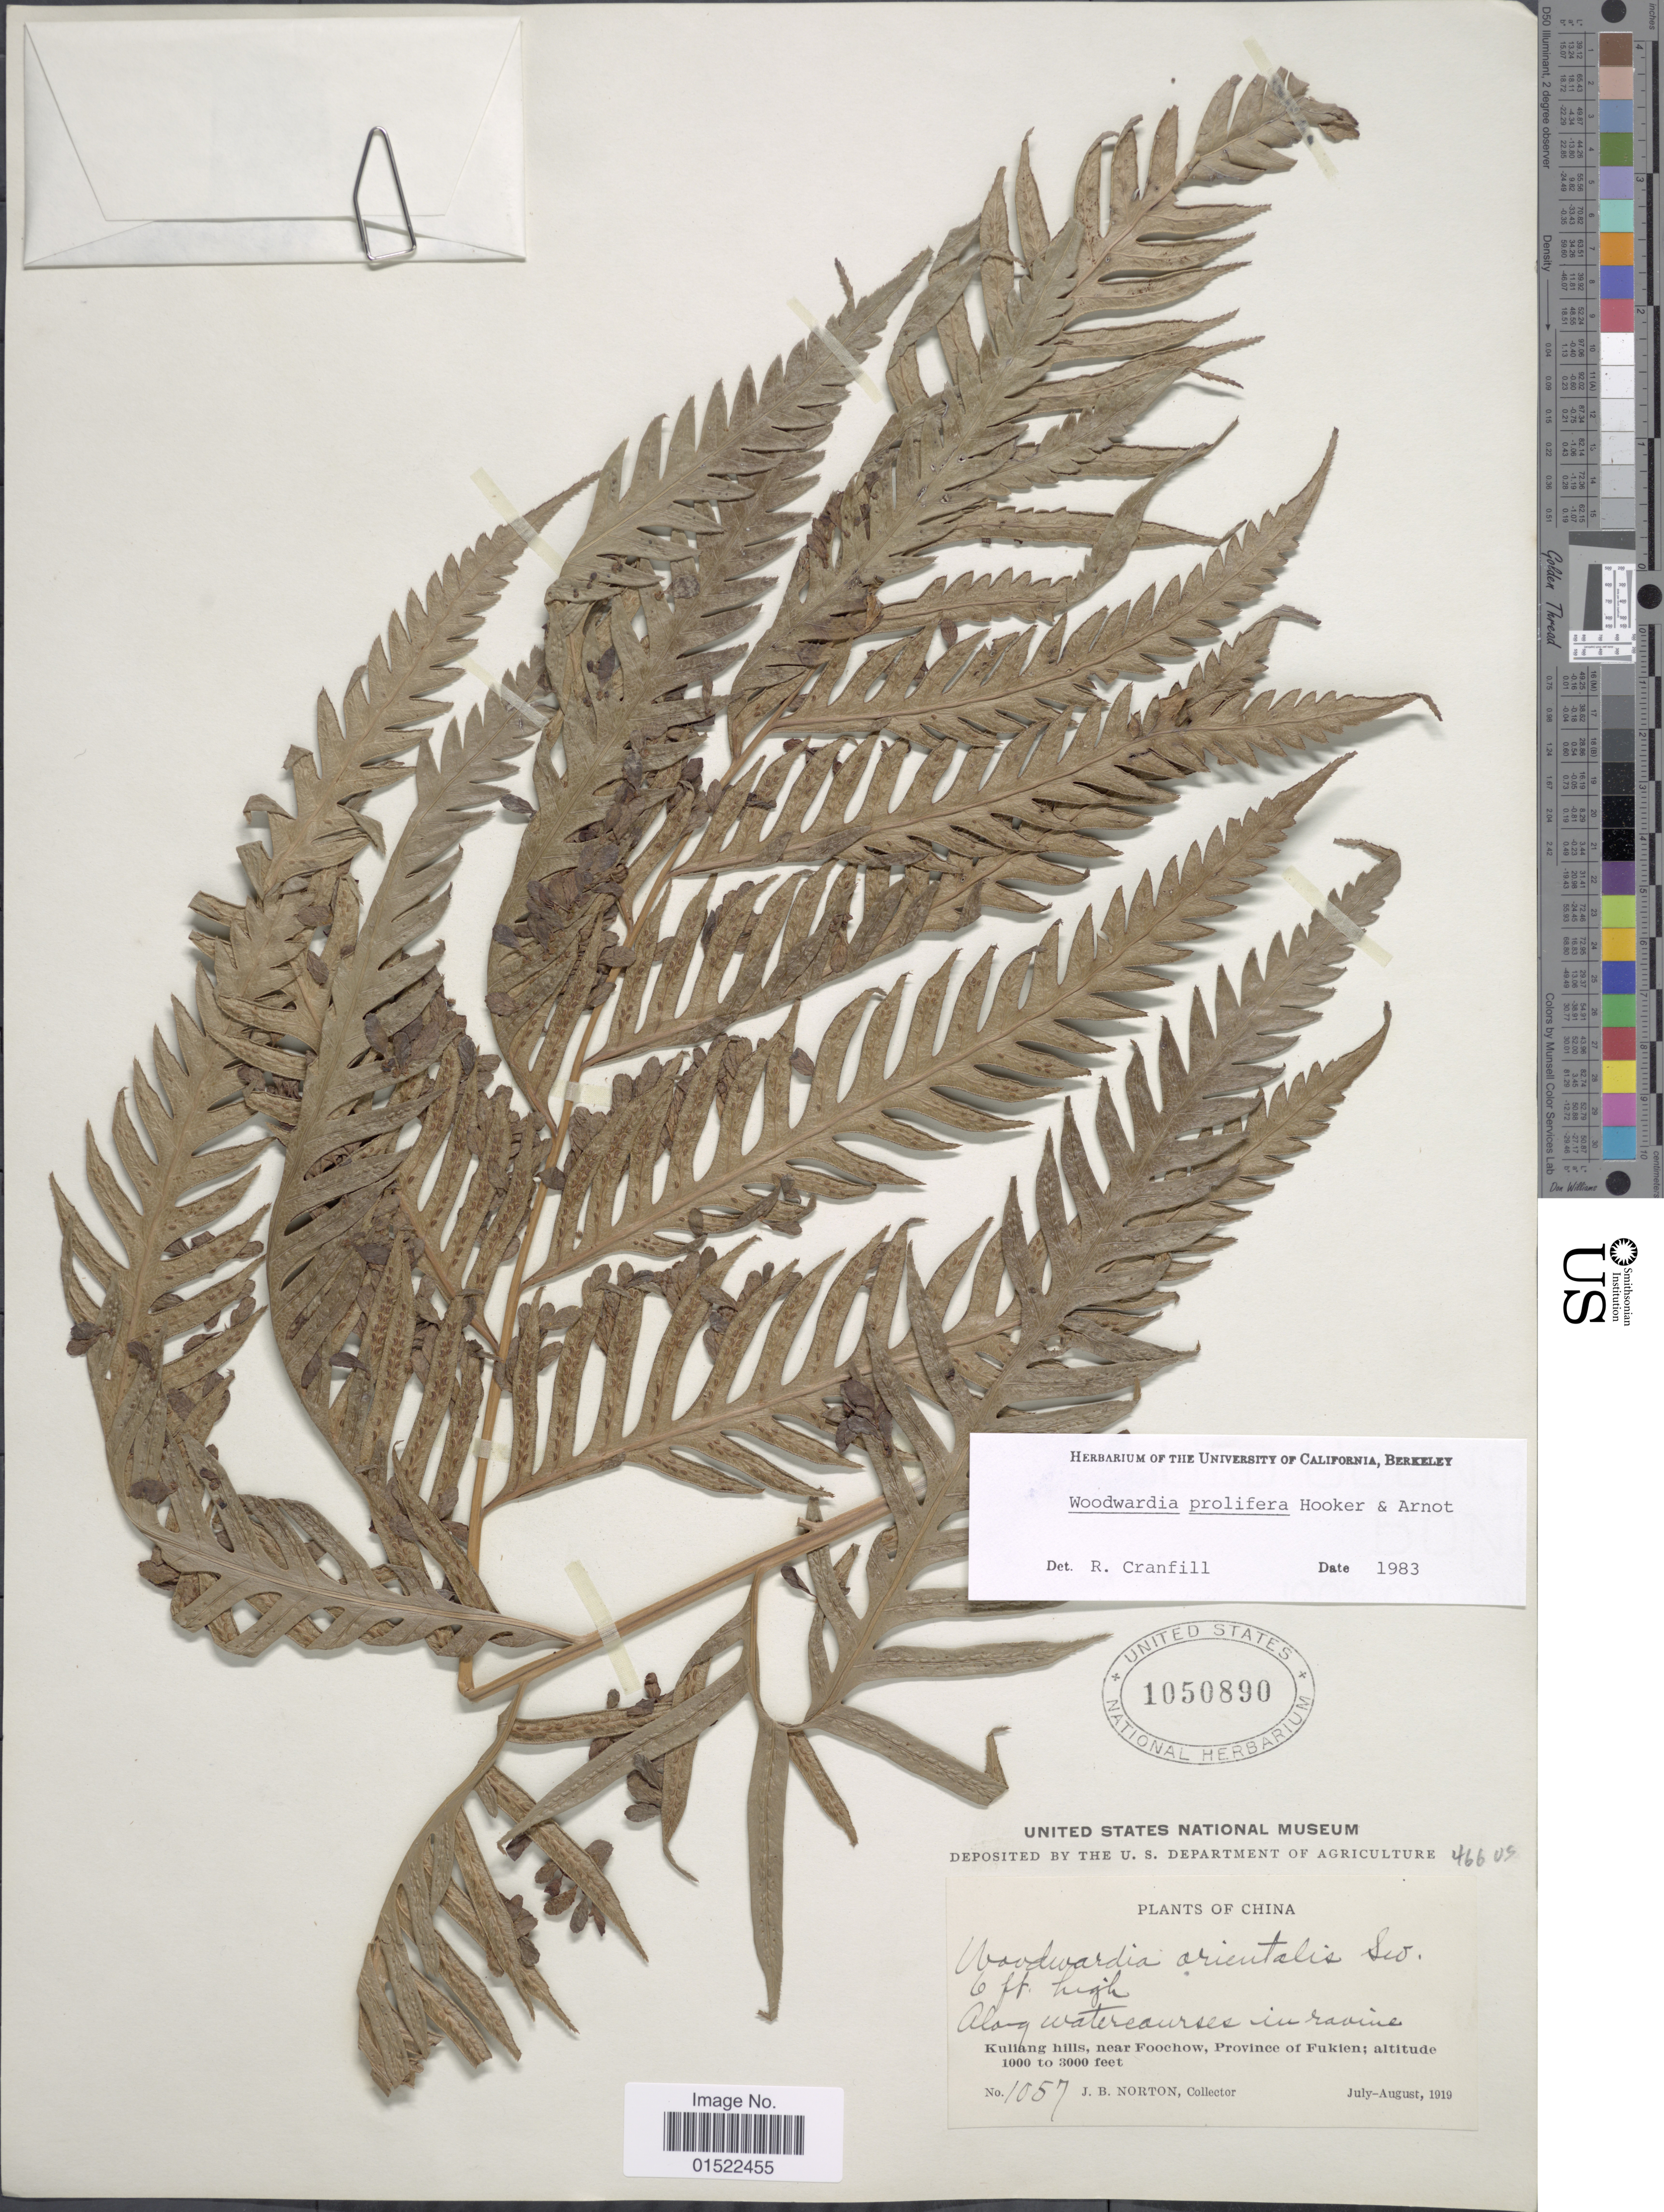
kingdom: Plantae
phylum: Tracheophyta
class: Polypodiopsida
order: Polypodiales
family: Blechnaceae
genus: Woodwardia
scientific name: Woodwardia prolifera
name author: Hook. & Arn.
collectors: J. B. Norton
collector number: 1057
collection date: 1919-07/1919-08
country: China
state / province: Fujian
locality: Kuliang hills, near Foochow, Province of Fukien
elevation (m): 305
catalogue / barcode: US 1050890